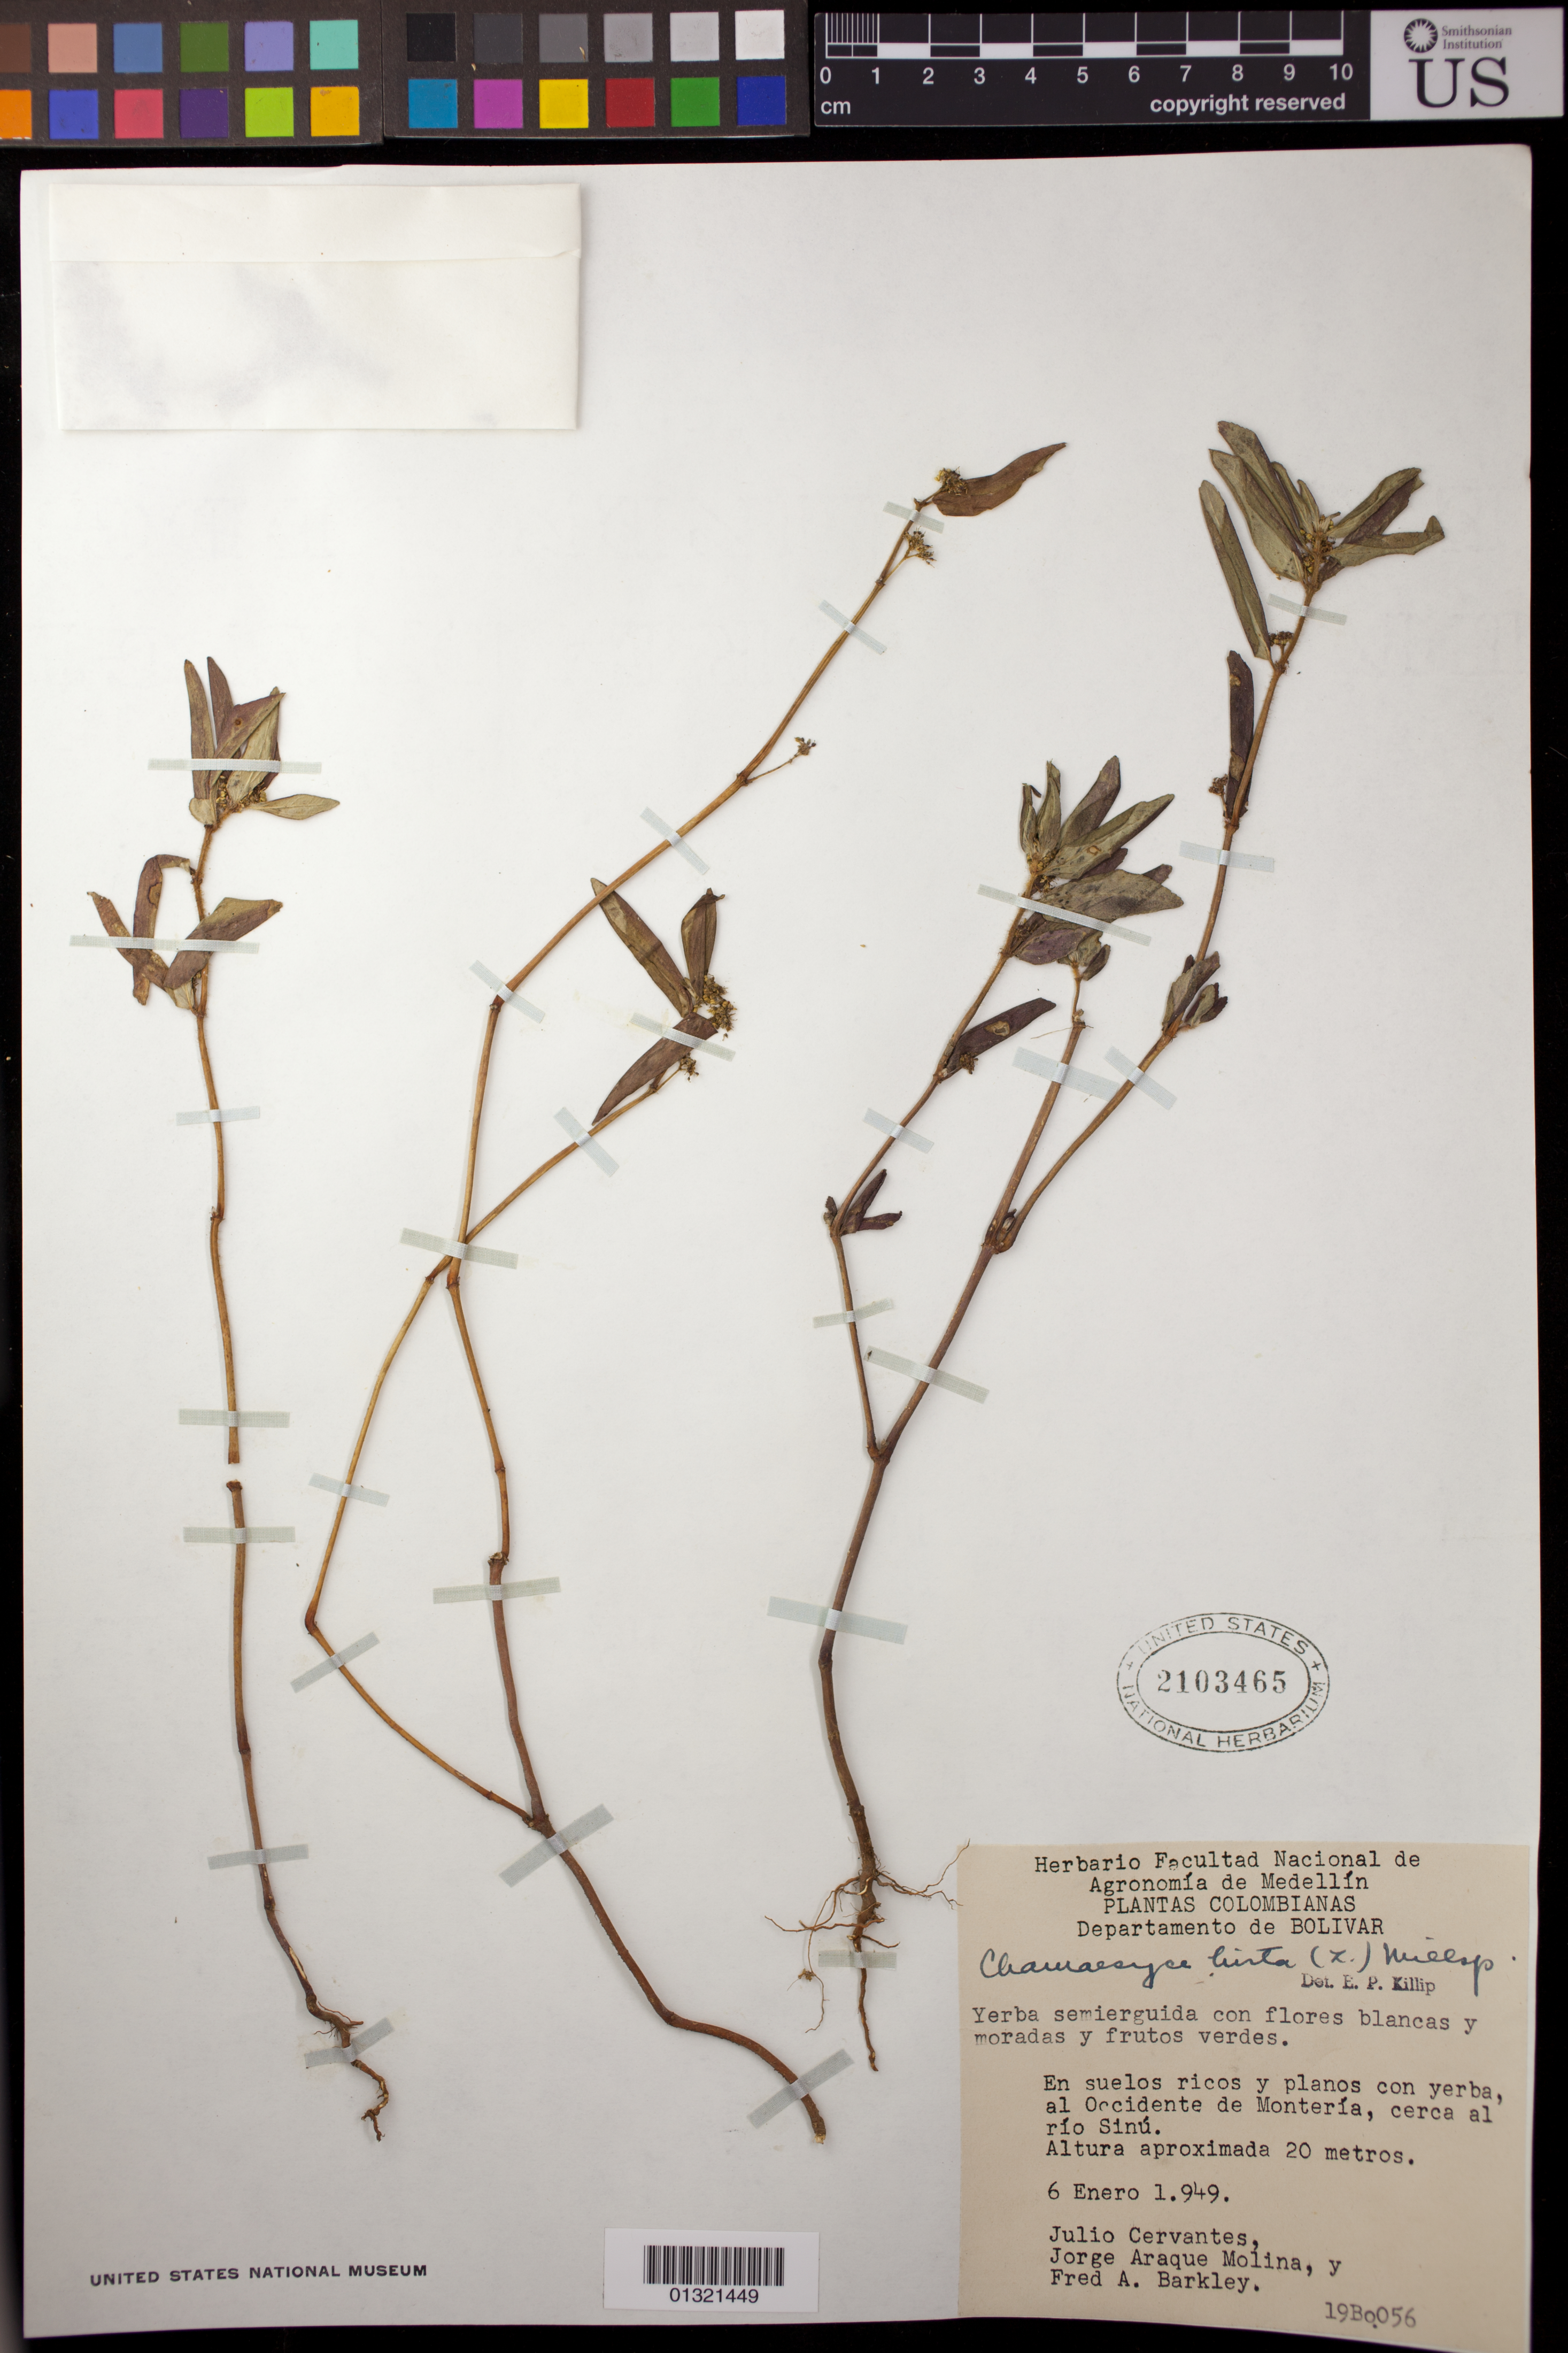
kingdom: Plantae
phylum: Tracheophyta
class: Magnoliopsida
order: Malpighiales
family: Euphorbiaceae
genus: Euphorbia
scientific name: Euphorbia hirta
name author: L.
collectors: J. Cervantes, J. Araque Molina & F. A. Barkley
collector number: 19Bo056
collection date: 1949-01-06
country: Colombia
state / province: Córdoba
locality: al Occidente de Montería, certa al río Sinú.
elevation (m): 20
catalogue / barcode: US 2103465